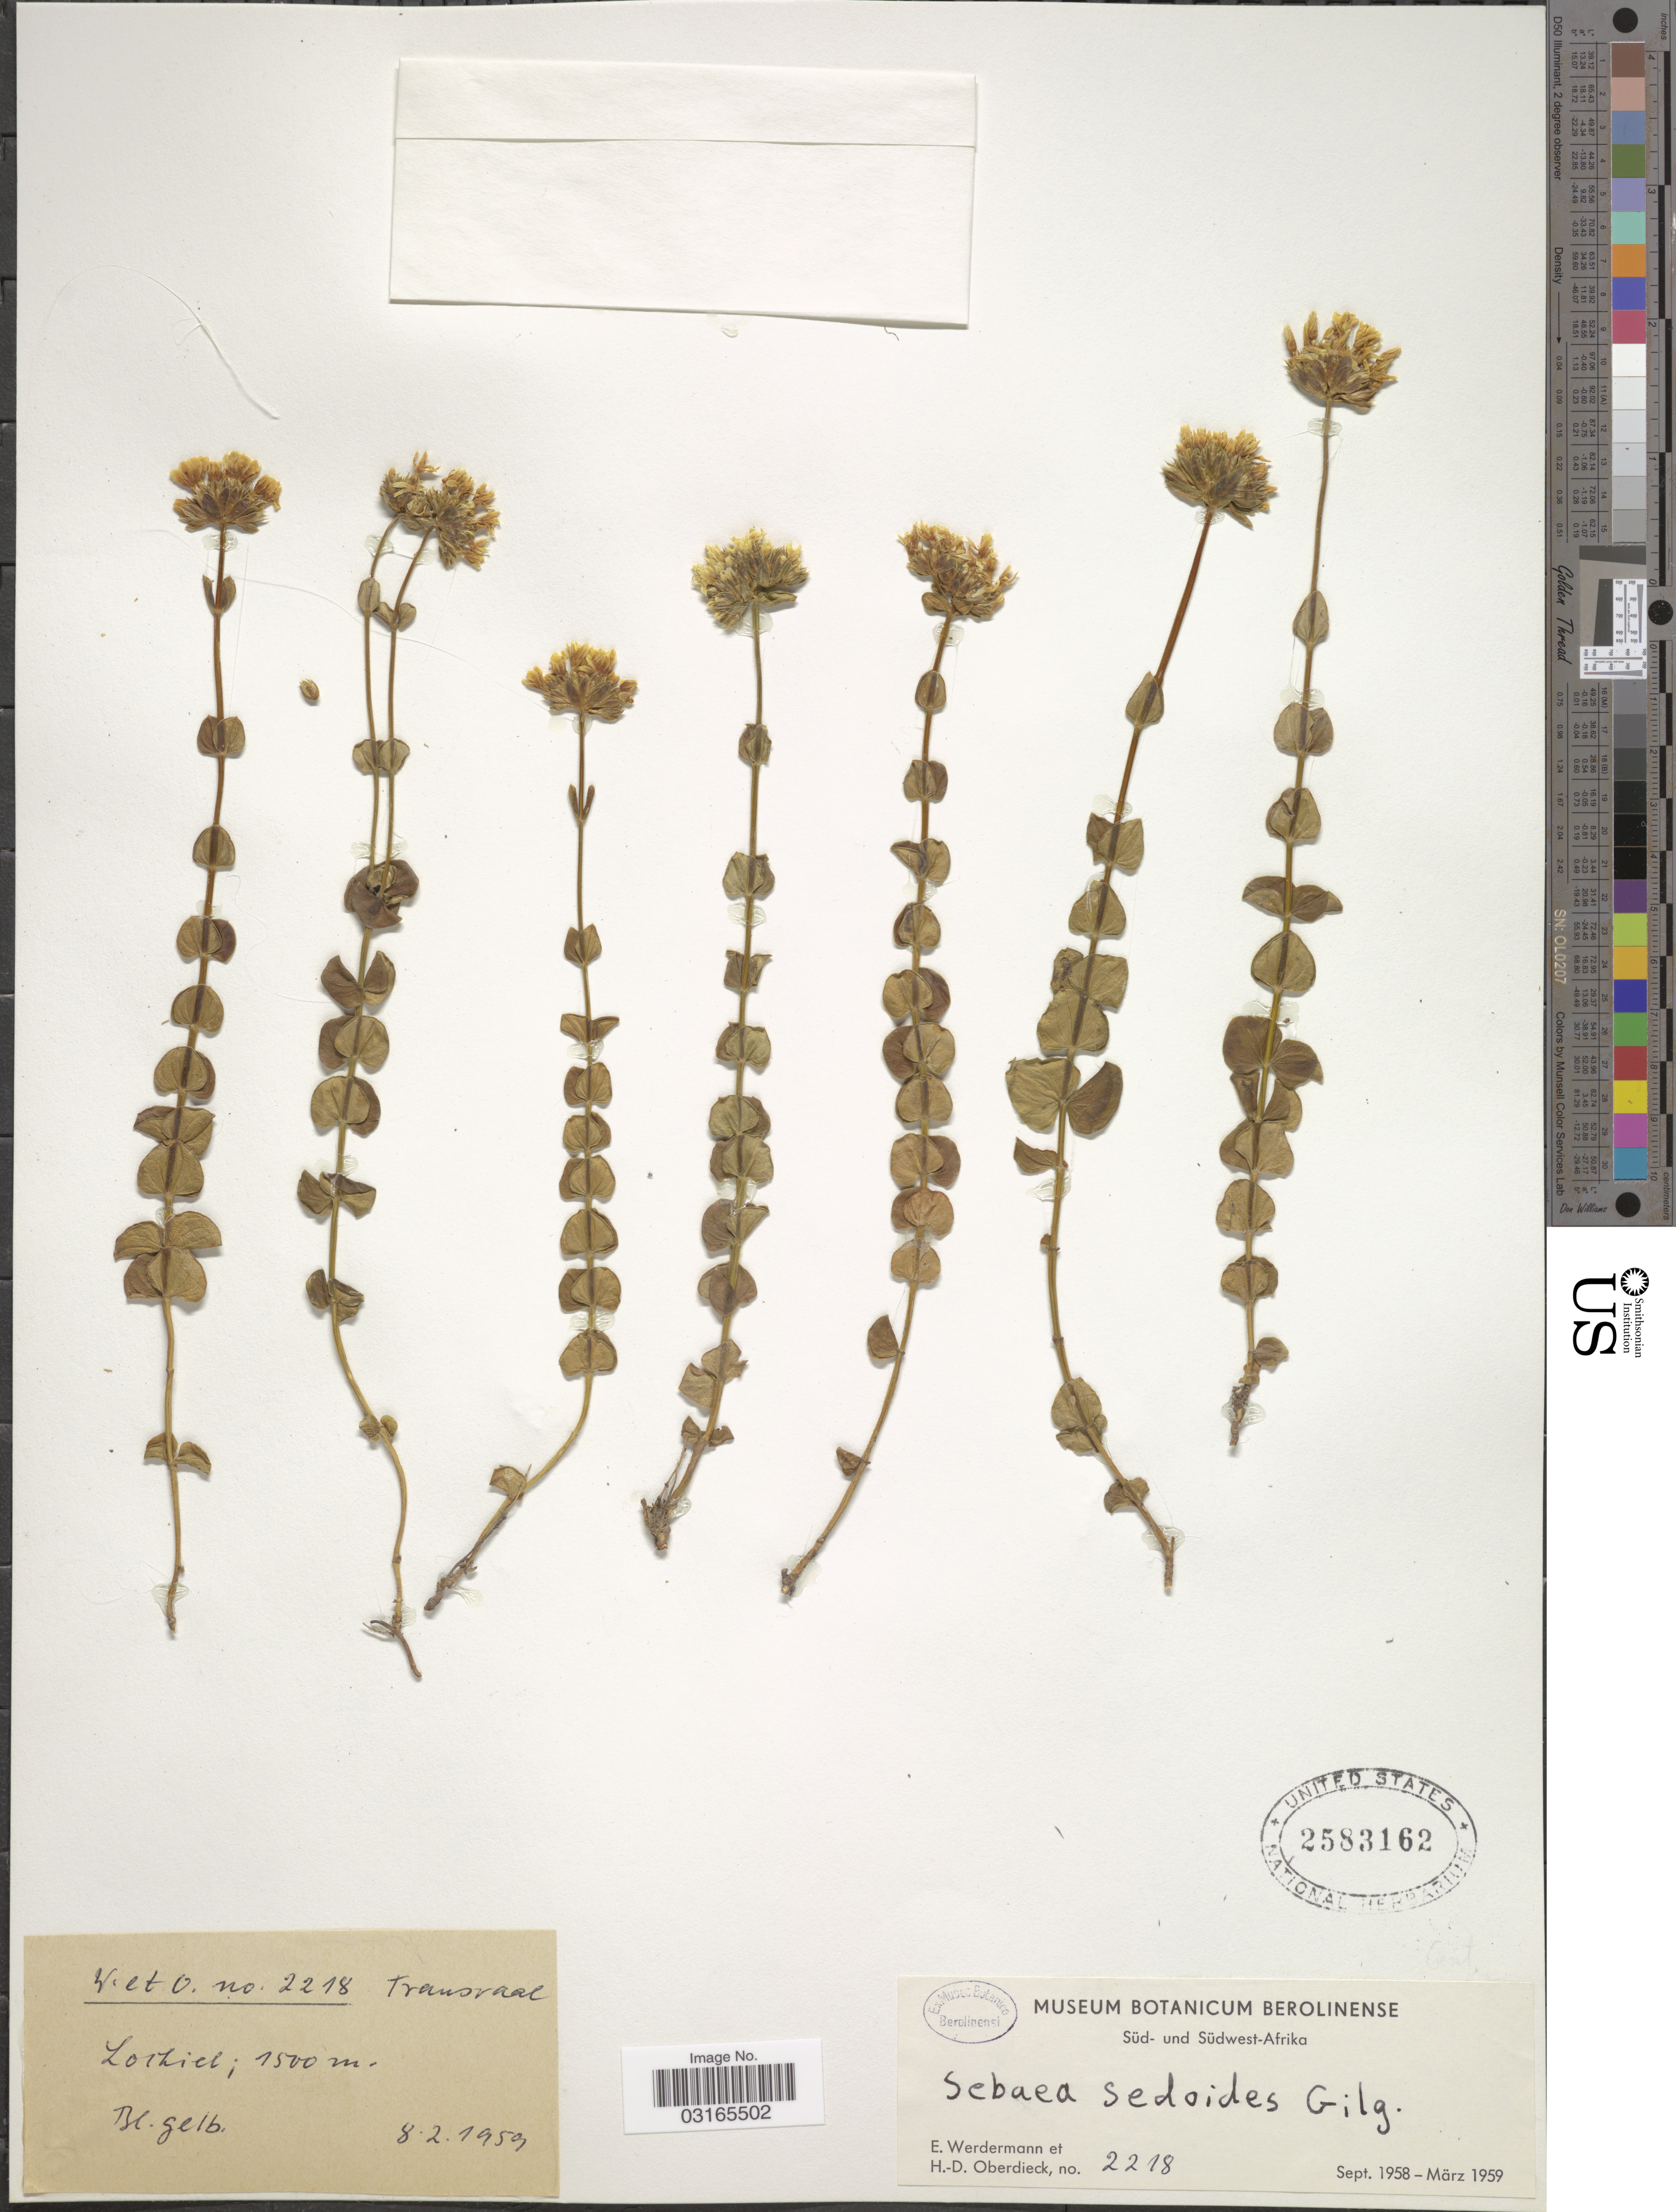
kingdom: Plantae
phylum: Tracheophyta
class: Magnoliopsida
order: Gentianales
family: Gentianaceae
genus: Sebaea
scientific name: Sebaea sedoides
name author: Gilg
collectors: E. Werdermann & H. Oberdieck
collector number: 2218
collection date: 1959-02-08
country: South Africa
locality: Transvaal. Lochiel.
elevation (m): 1500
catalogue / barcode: US 2583162